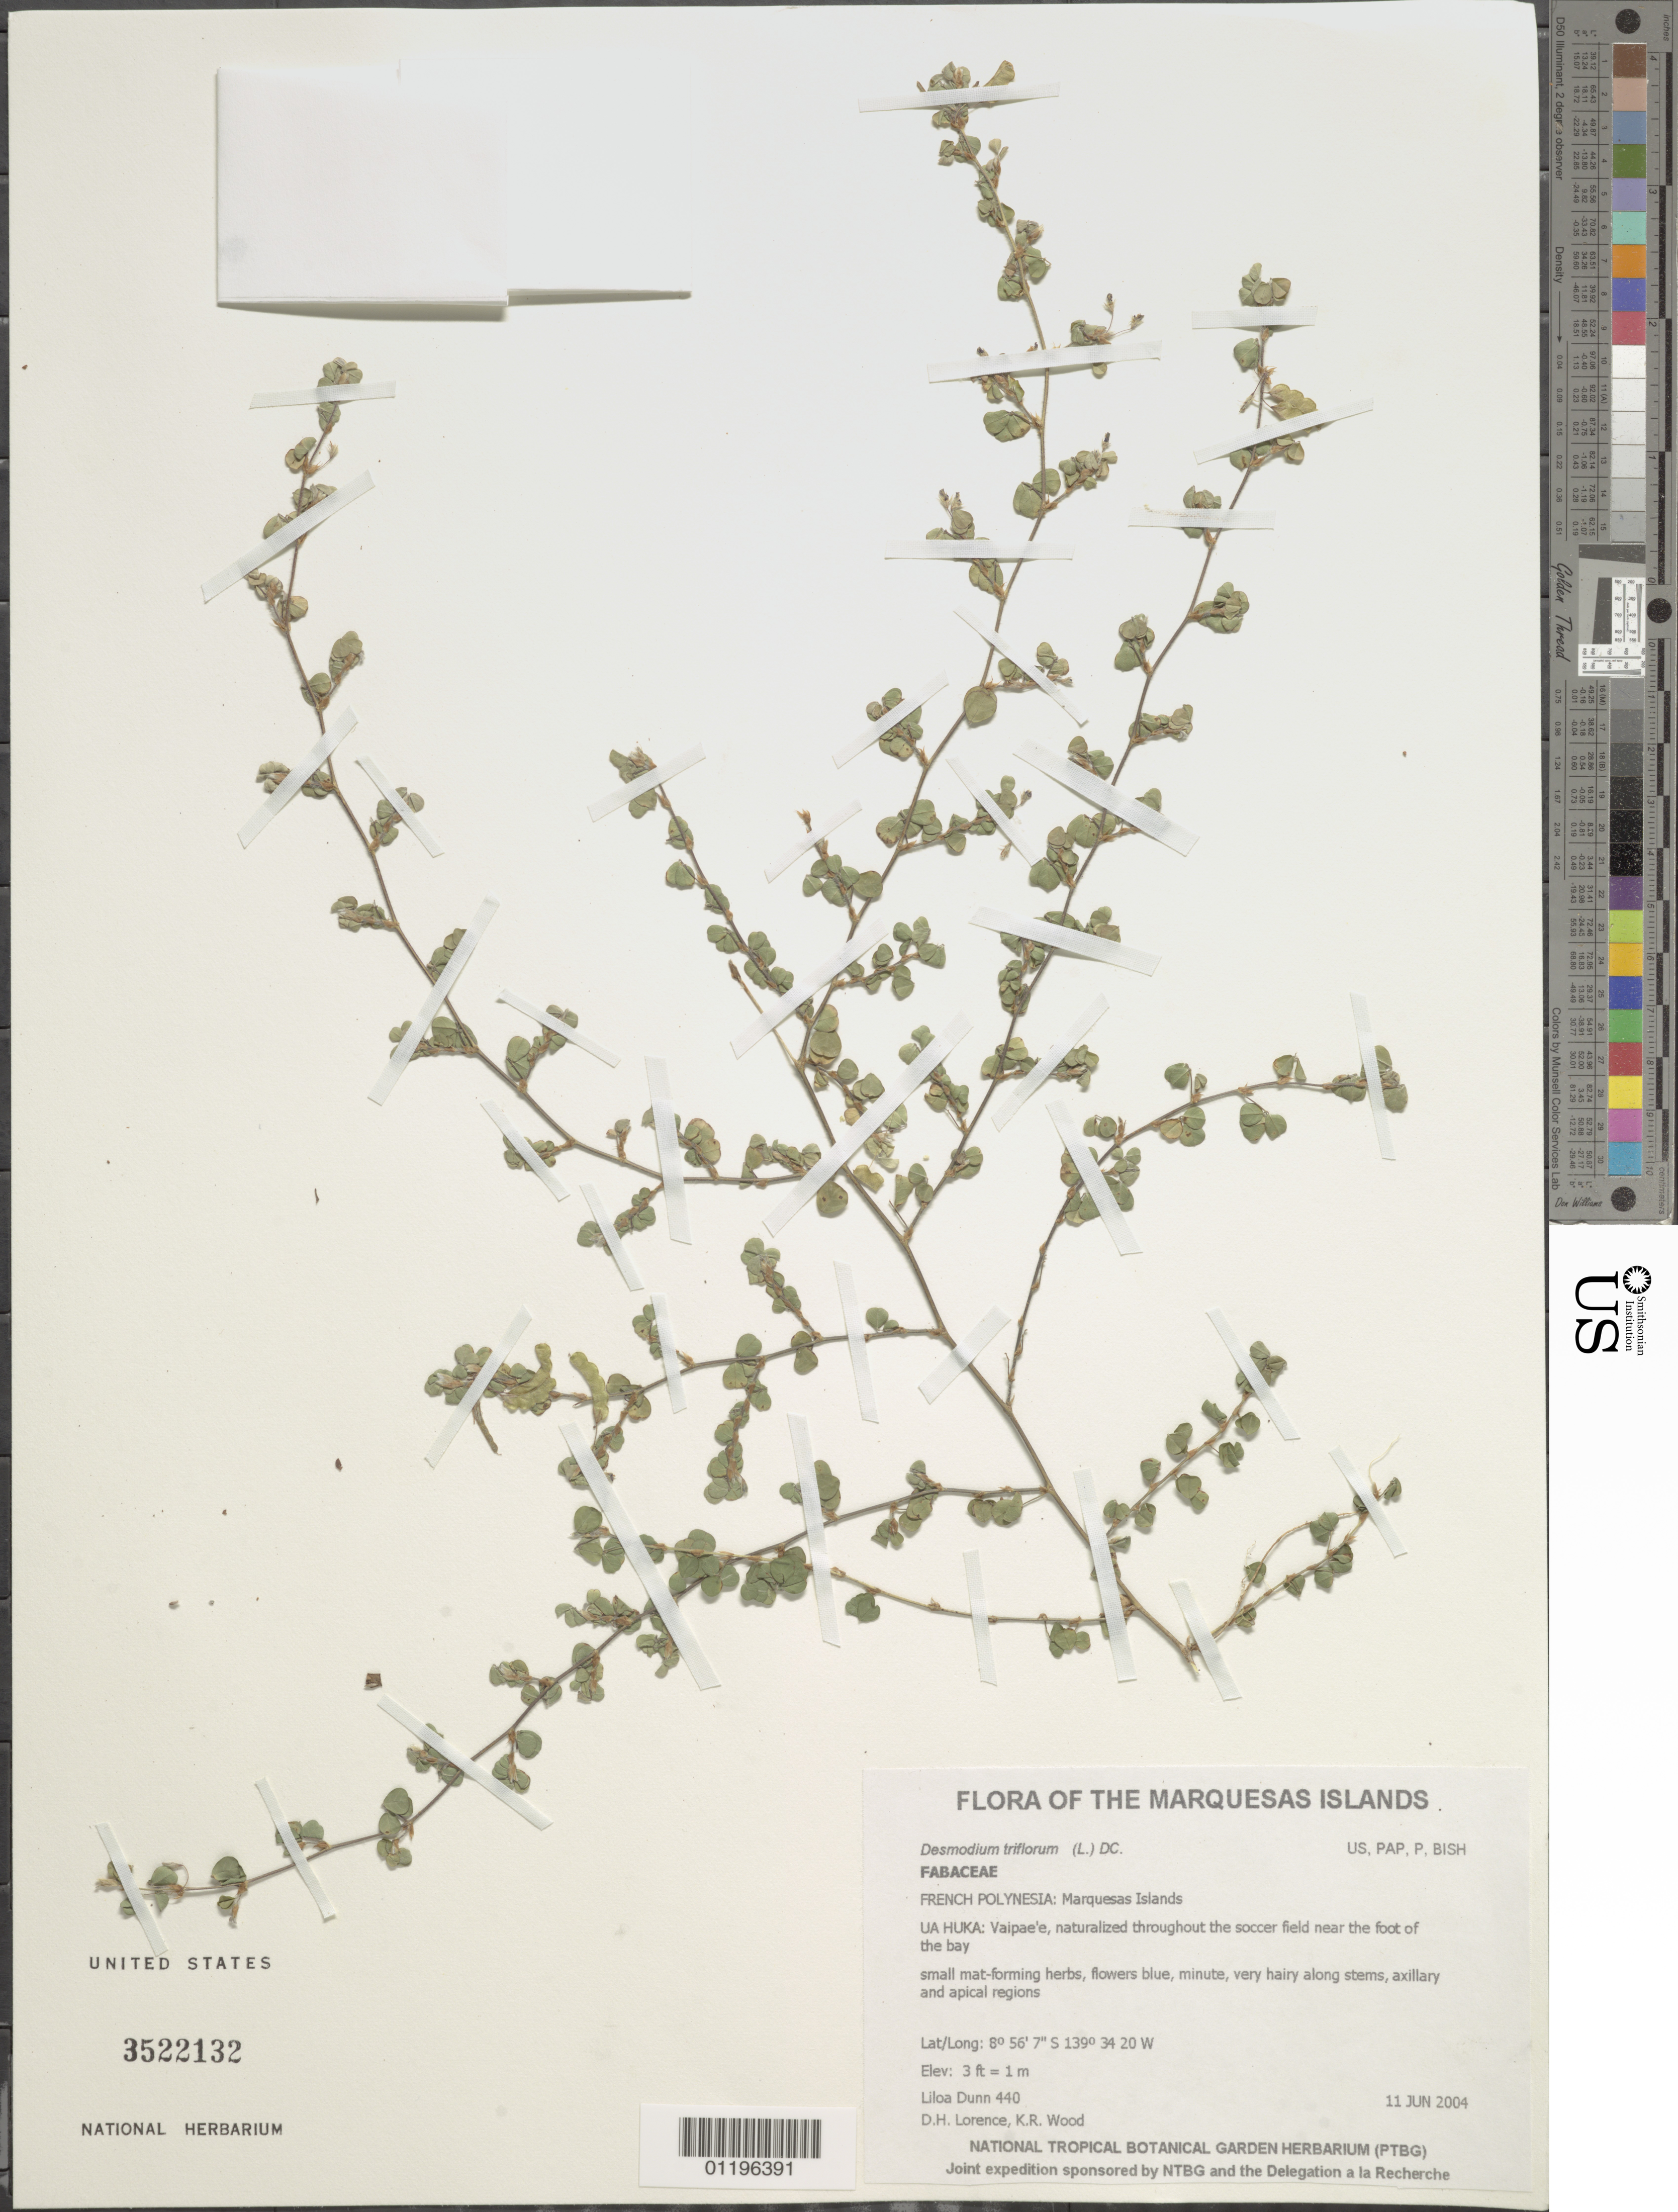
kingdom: Plantae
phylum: Tracheophyta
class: Magnoliopsida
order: Fabales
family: Fabaceae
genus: Grona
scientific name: Grona triflora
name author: (L.) H. Ohashi & K. Ohashi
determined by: Wagner, W. L., (BOT), Smithsonian Institution - National Museum of Natural History (UNITED STATES)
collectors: L. Dunn, D. Lorence & K. R. Wood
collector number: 440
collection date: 2004-06-11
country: French Polynesia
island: Ua Huka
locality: Vaipae'e, naturalized throughout the soccer field near the foot of the bay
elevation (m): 1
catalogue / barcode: US 3522132